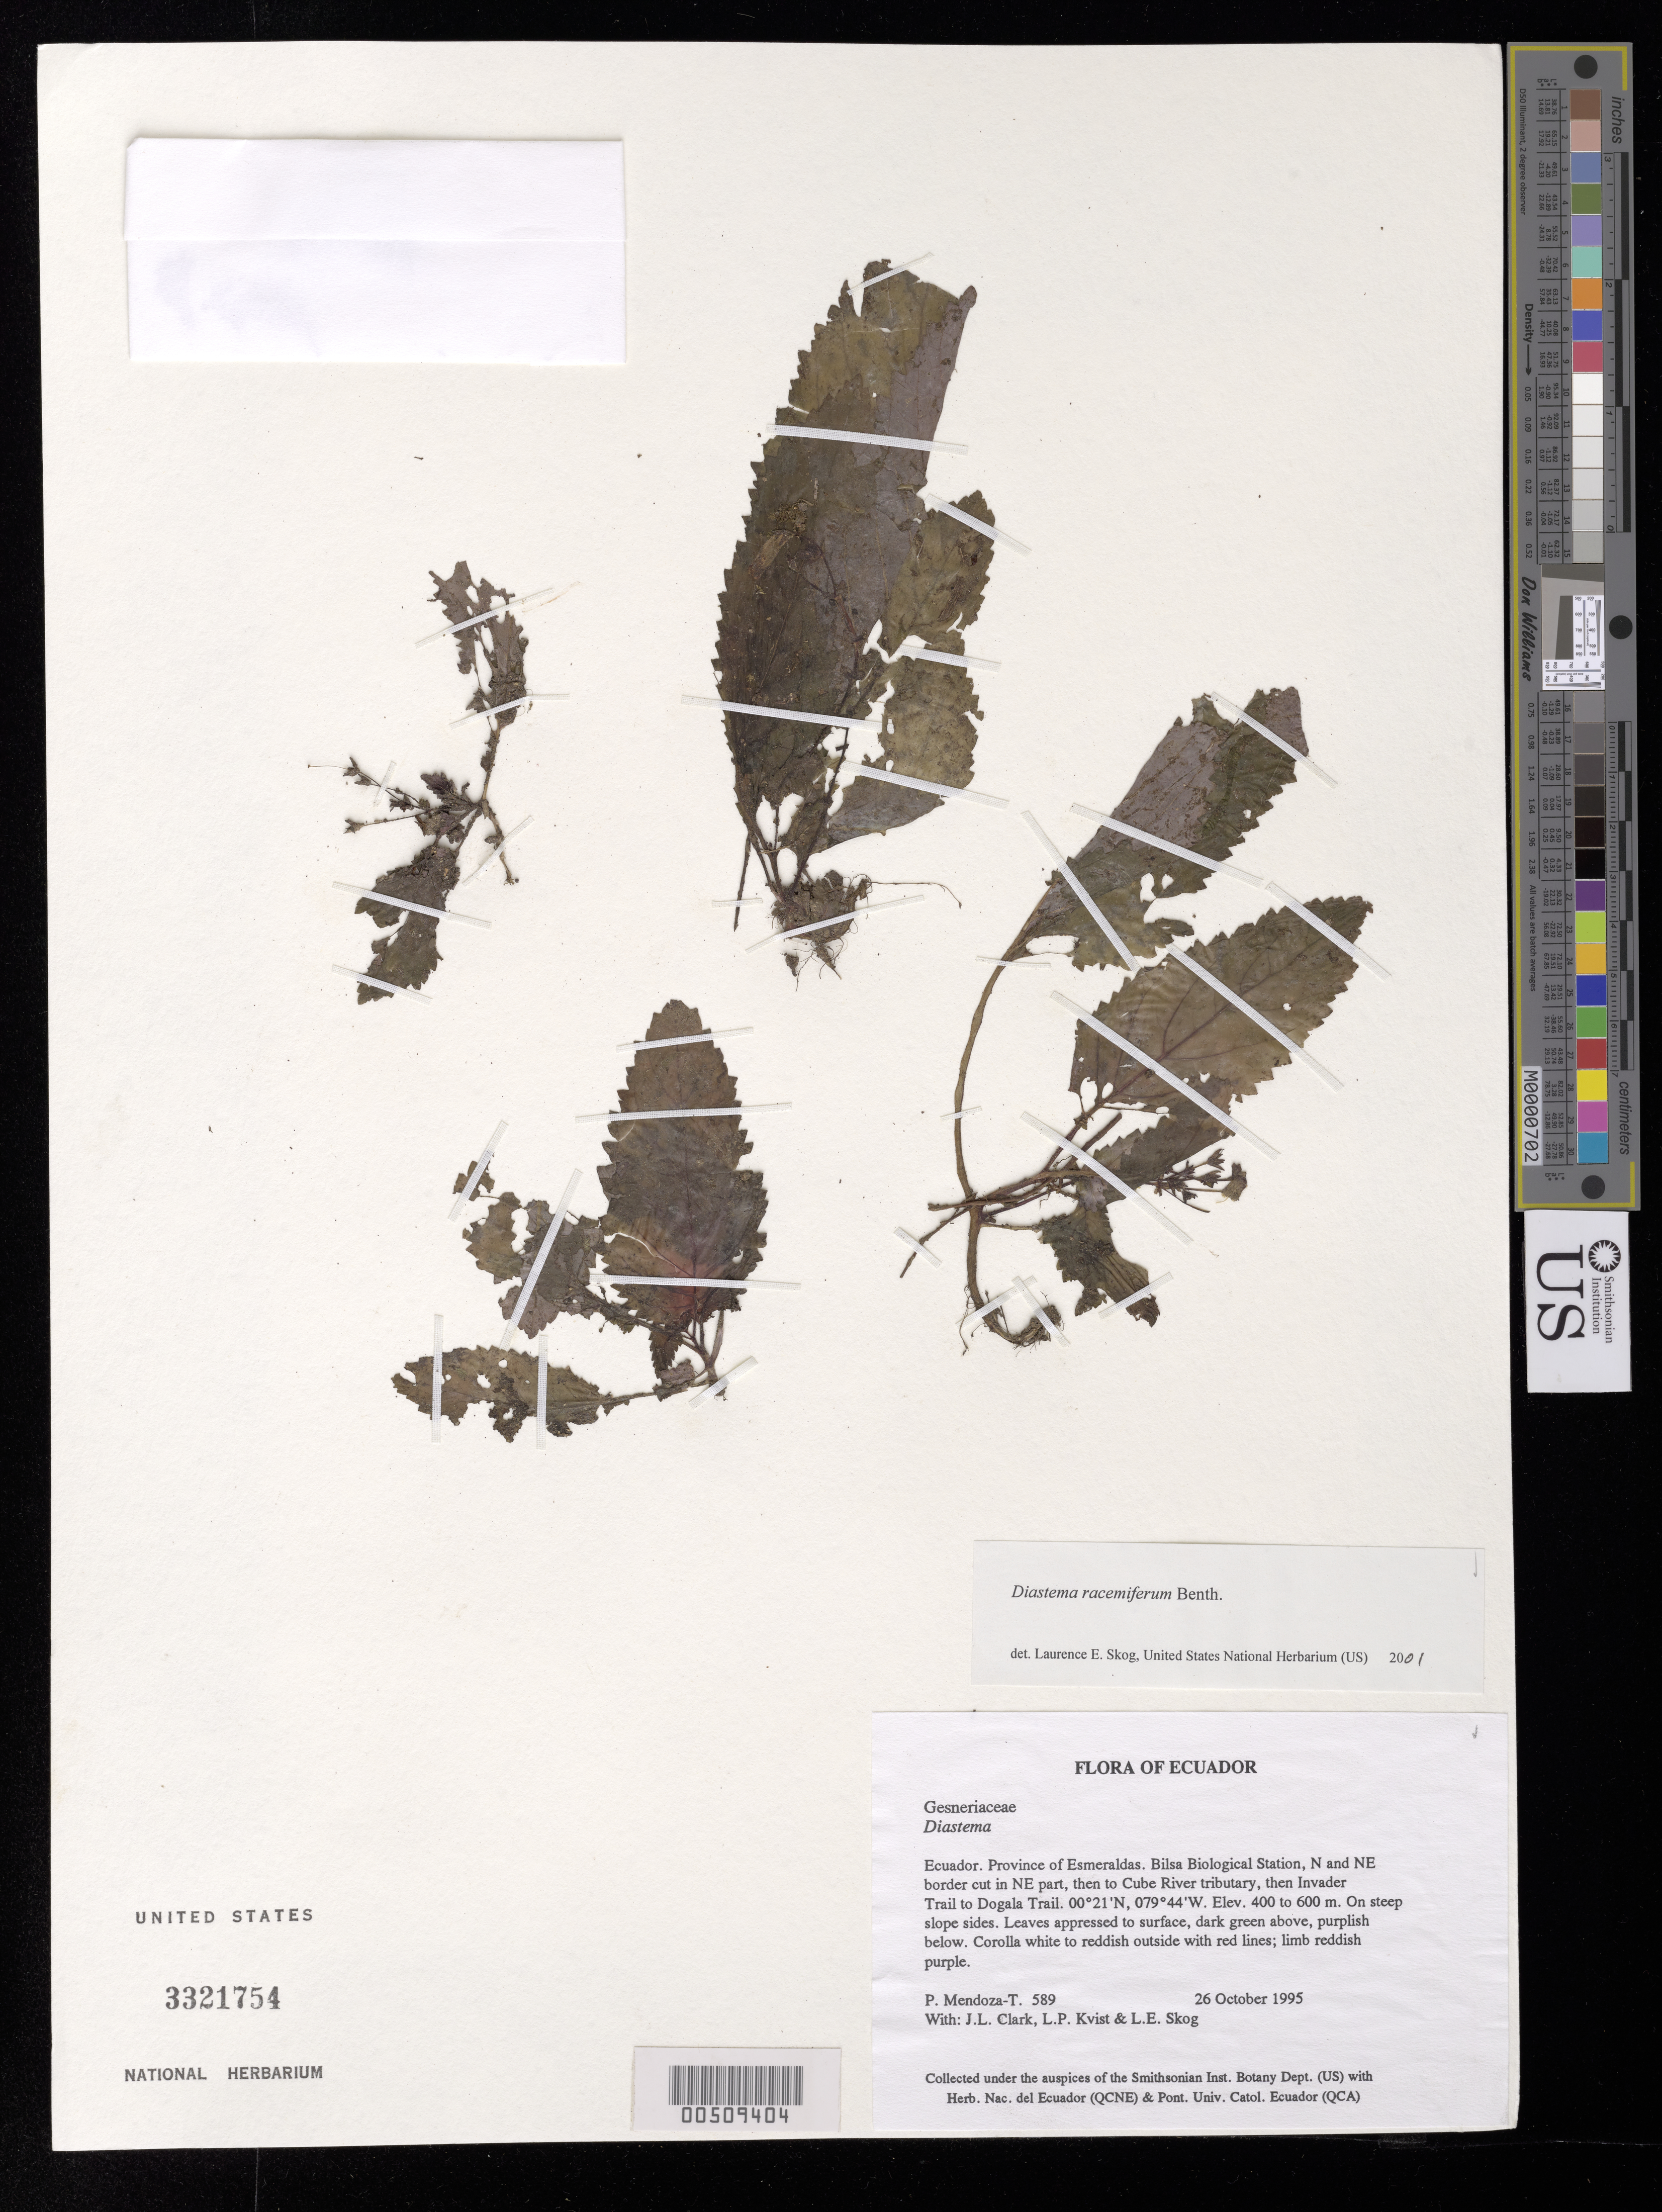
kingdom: Plantae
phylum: Tracheophyta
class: Magnoliopsida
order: Lamiales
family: Gesneriaceae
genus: Diastema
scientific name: Diastema racemiferum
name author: Benth.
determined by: Skog, Laurence E.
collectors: P. Mendoza-T., J. L. Clark, L. P. Kvist & L. E. Skog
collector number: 589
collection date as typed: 26 Oct 1995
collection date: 1995-10-26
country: Ecuador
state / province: Esmeraldas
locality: Bilsa Biological Station, N and NE border cut in NE part, then to Cube River tributary, then Invader Trail to Dogala Trail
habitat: On steep slope sides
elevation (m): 400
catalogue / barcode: US 3321754